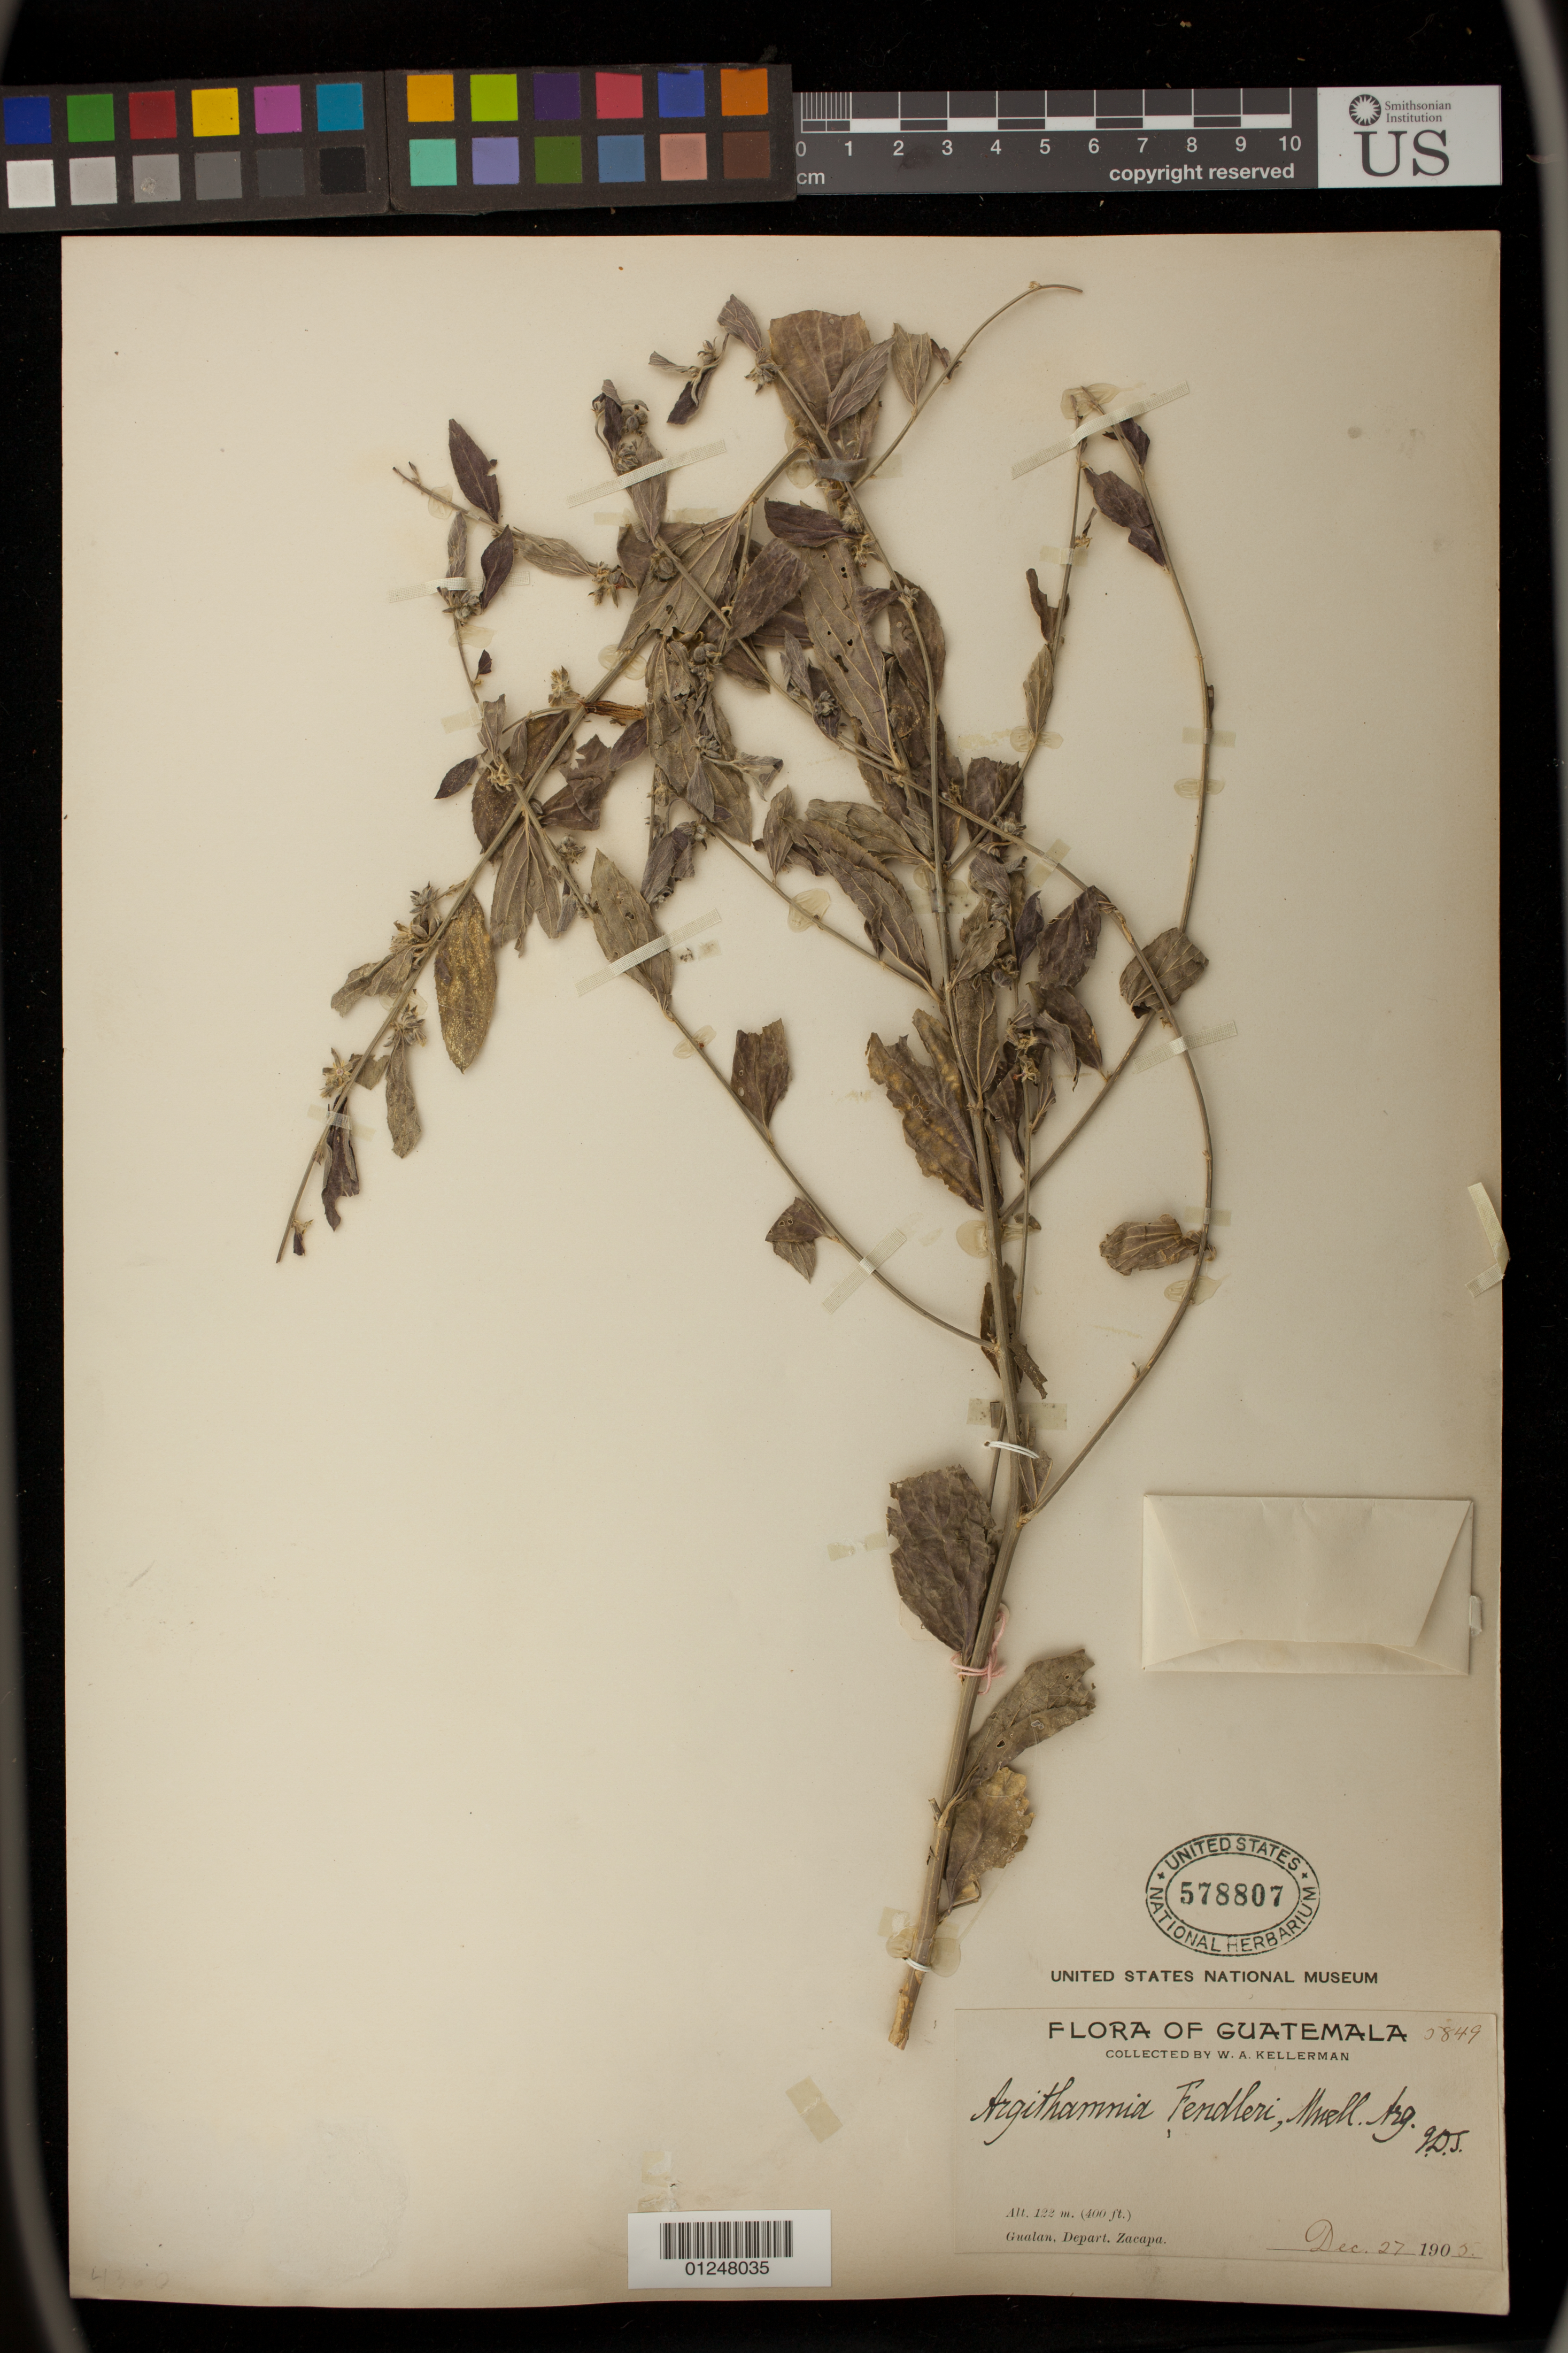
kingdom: Plantae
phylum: Tracheophyta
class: Magnoliopsida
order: Malpighiales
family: Euphorbiaceae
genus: Argythamnia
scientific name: Argythamnia argothamnoides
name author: (Bertero & Spreng.) J.W. Ingram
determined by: Külkamp, Josimar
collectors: W. A. Kellerman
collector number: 5849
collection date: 1905-12-27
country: Guatemala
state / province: Zacapa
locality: Gualan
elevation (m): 122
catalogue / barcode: US 578807